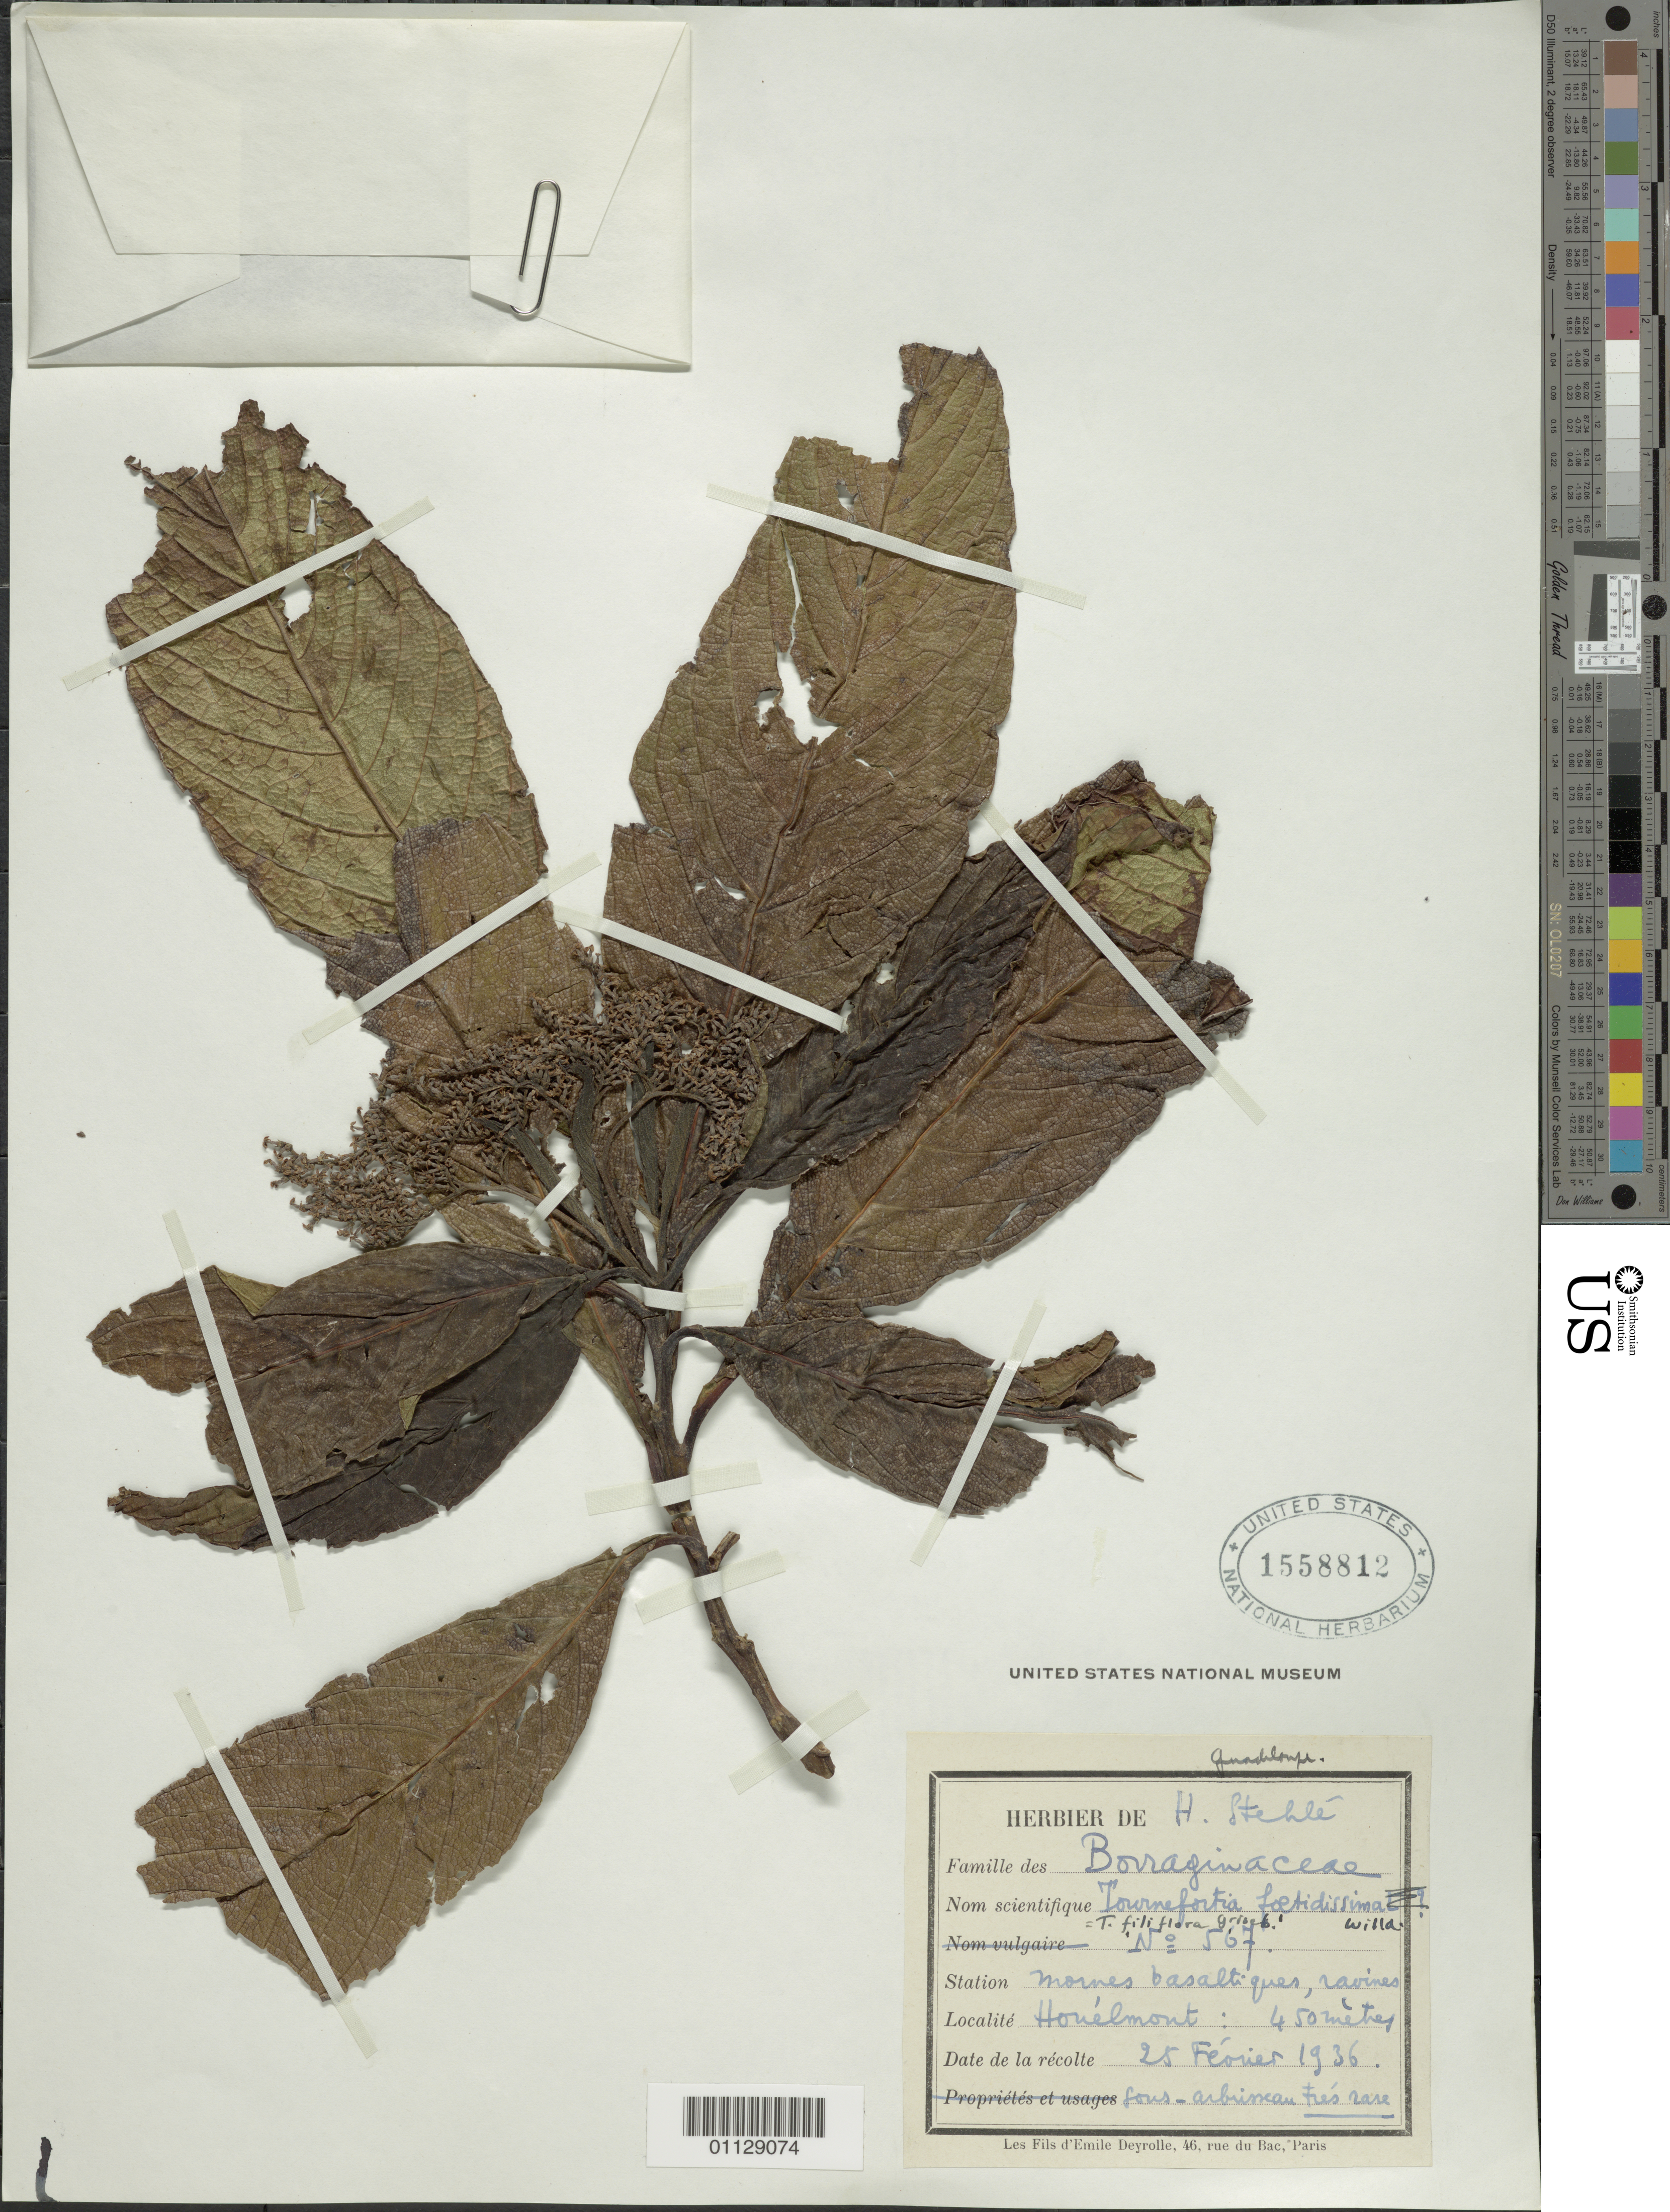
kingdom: Plantae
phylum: Tracheophyta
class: Magnoliopsida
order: Boraginales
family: Heliotropiaceae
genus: Tournefortia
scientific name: Tournefortia filiflora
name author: Griseb.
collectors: H. Stehlé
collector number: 567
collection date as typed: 25 Feb 1936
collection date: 1936-02-25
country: Guadeloupe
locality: Hovel-mont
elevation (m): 450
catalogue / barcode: US 1558812